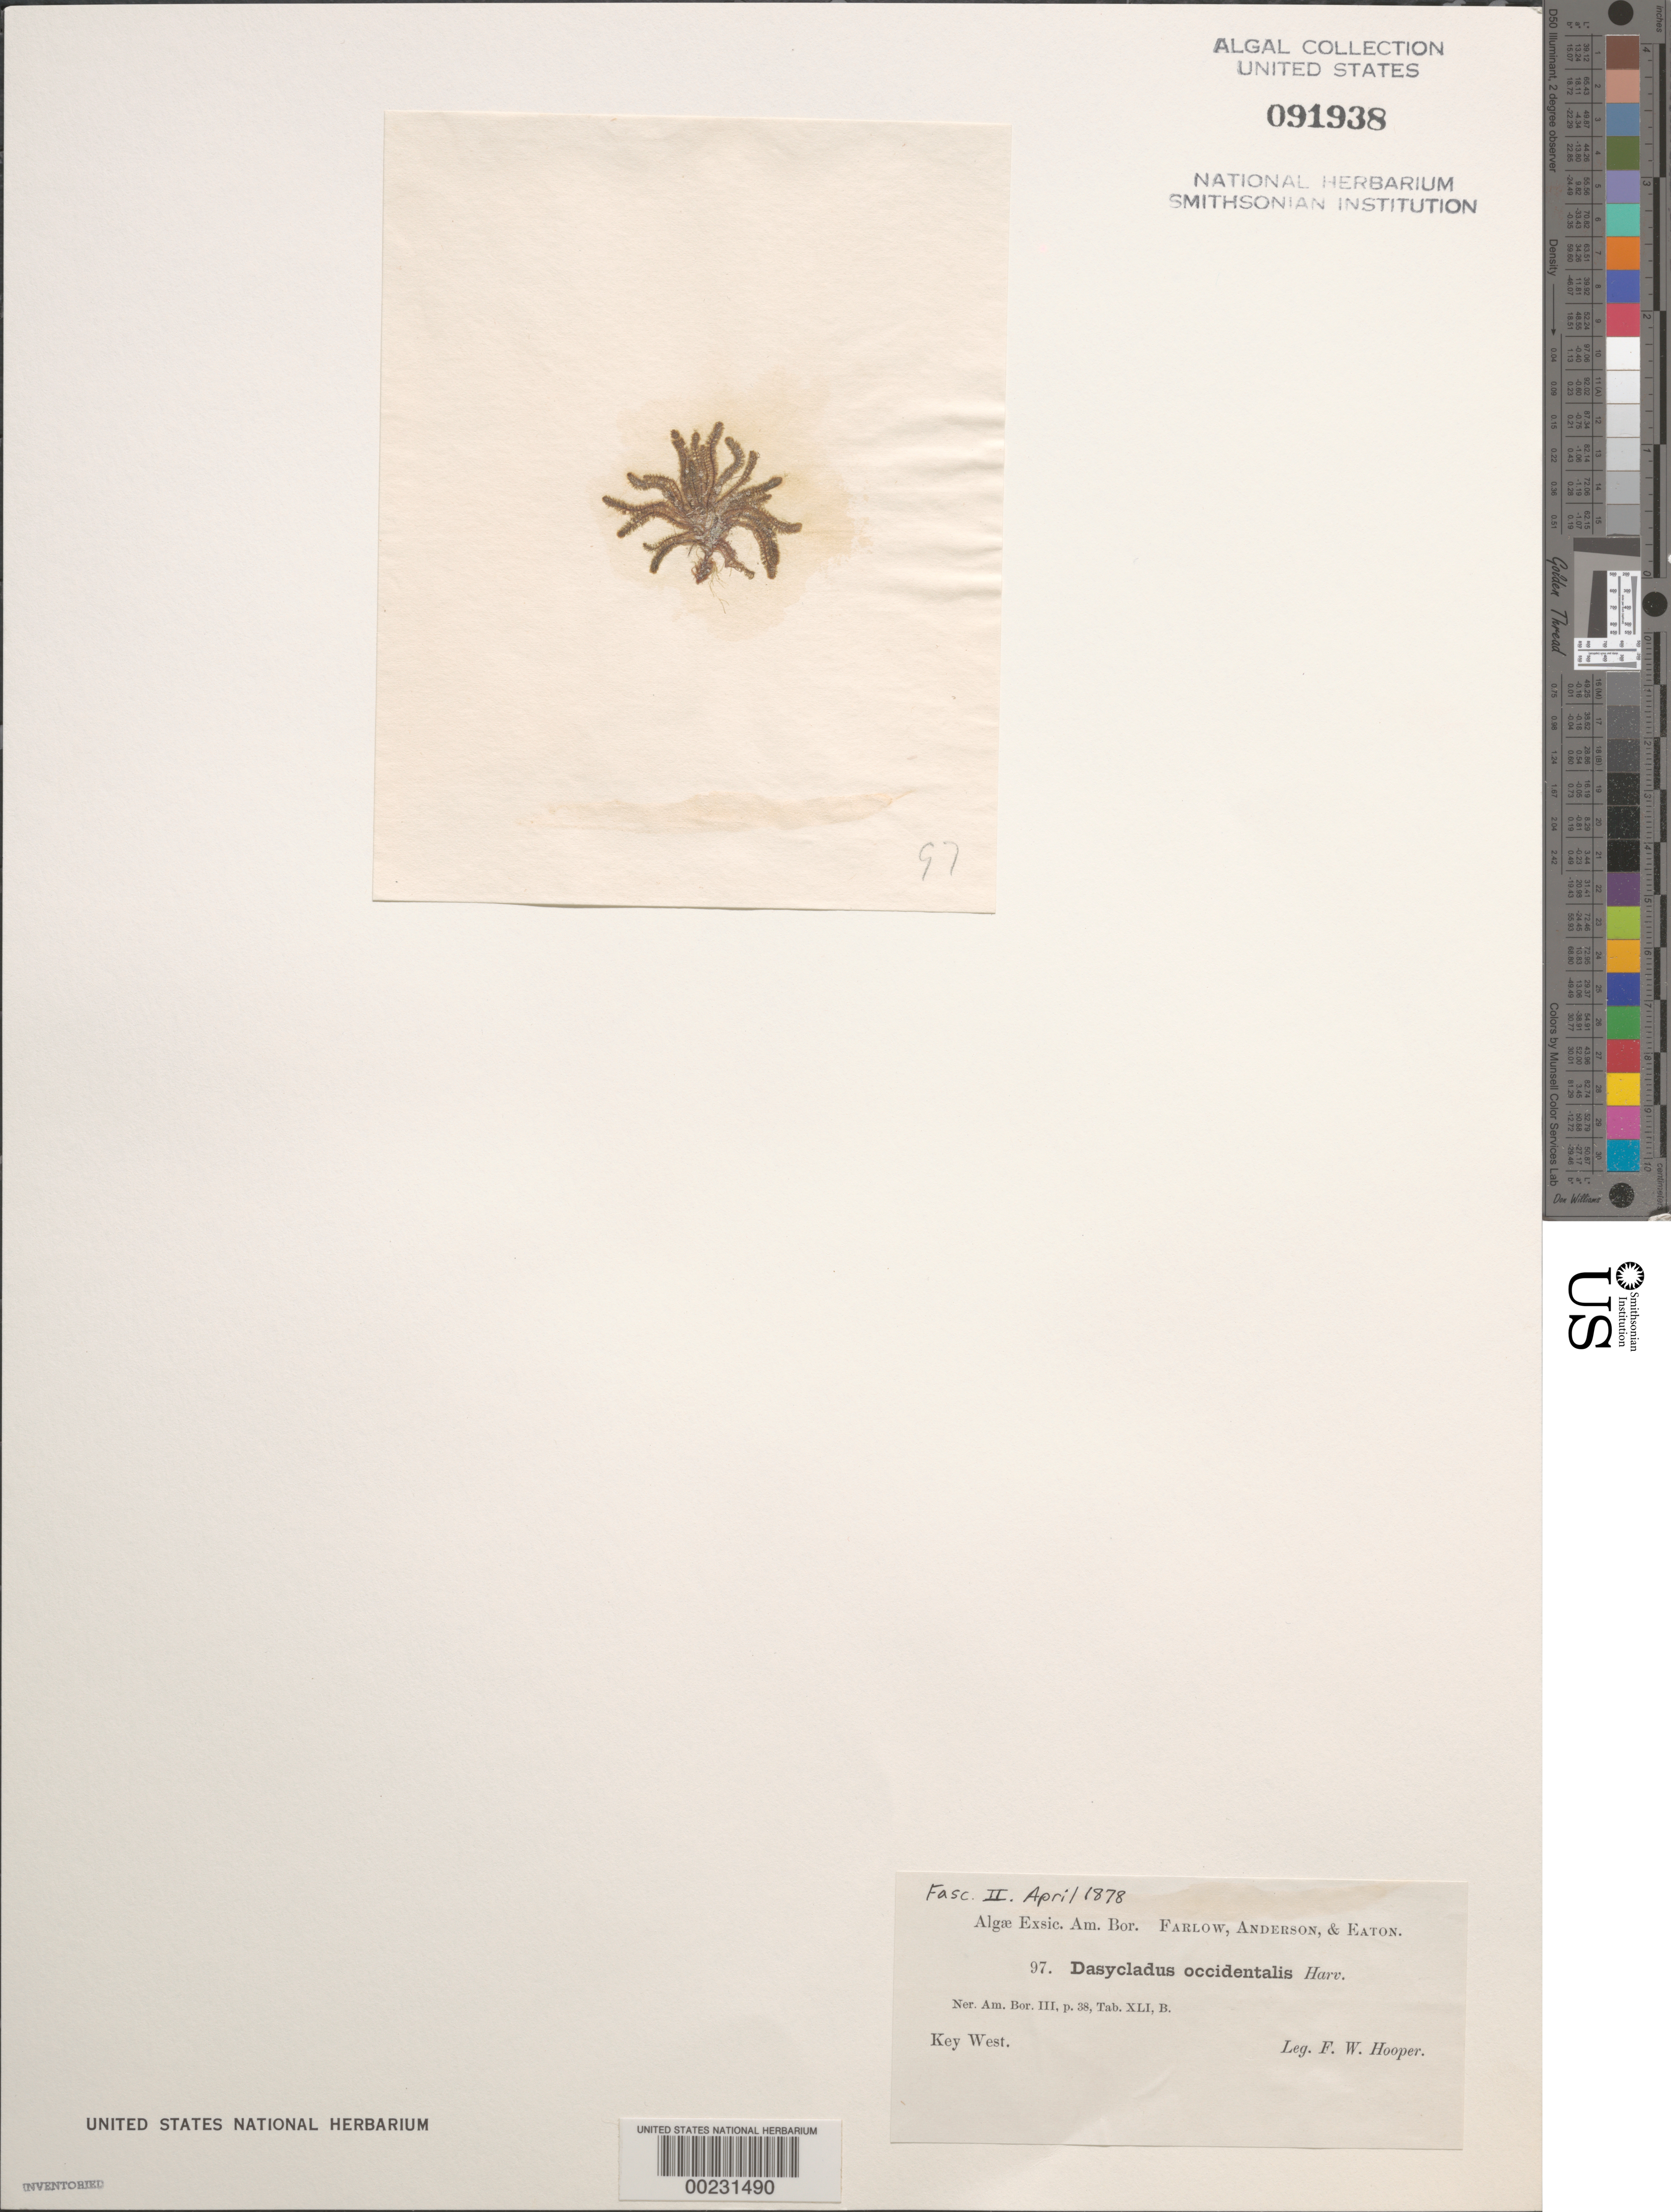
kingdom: Plantae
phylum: Chlorophyta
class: Ulvophyceae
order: Dasycladales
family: Dasycladaceae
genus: Batophora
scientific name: Batophora occidentalis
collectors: F. Hooper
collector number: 97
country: United States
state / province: Florida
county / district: Monroe County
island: Key West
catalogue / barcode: US 91938